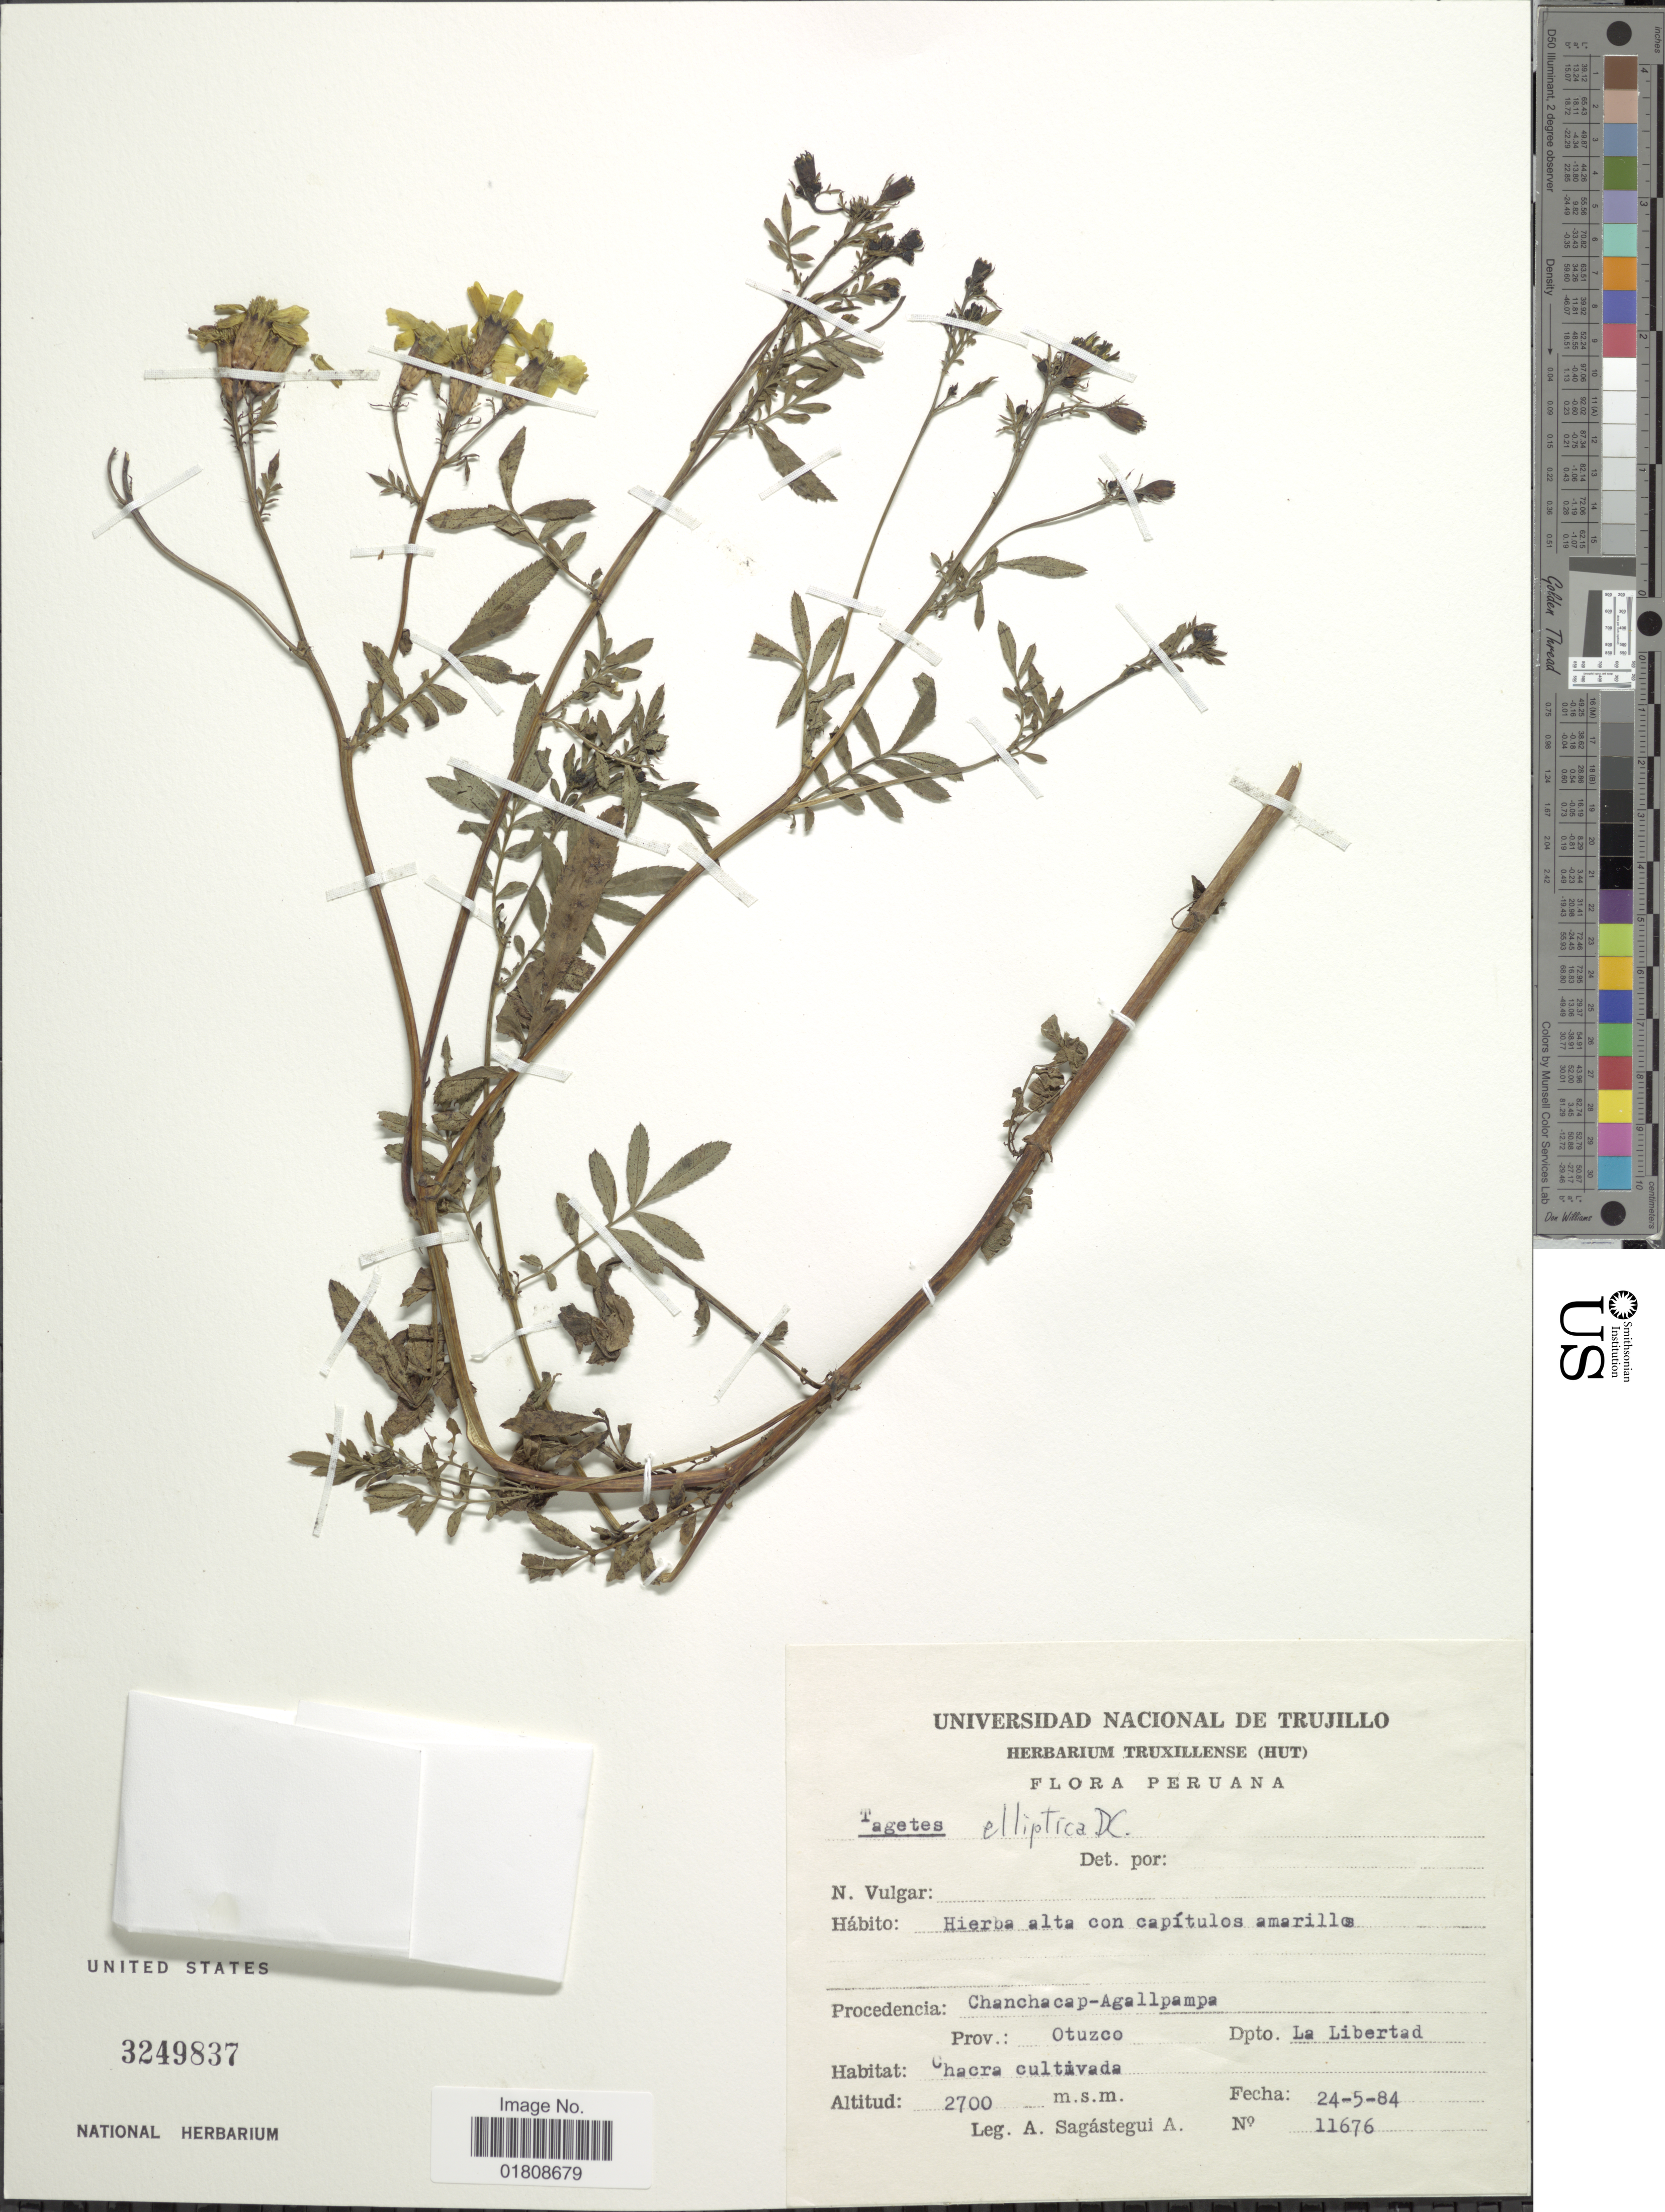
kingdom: Plantae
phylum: Tracheophyta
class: Magnoliopsida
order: Asterales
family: Asteraceae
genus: Tagetes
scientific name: Tagetes elliptica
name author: Sm. in Rees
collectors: A. Sagástegui A.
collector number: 11676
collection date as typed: Transcribed d/m/y: 24/5/84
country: Peru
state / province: La Libertad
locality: Chanchacap-Agallpampa, Prov. Otuzco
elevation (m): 2700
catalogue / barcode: US 3249837